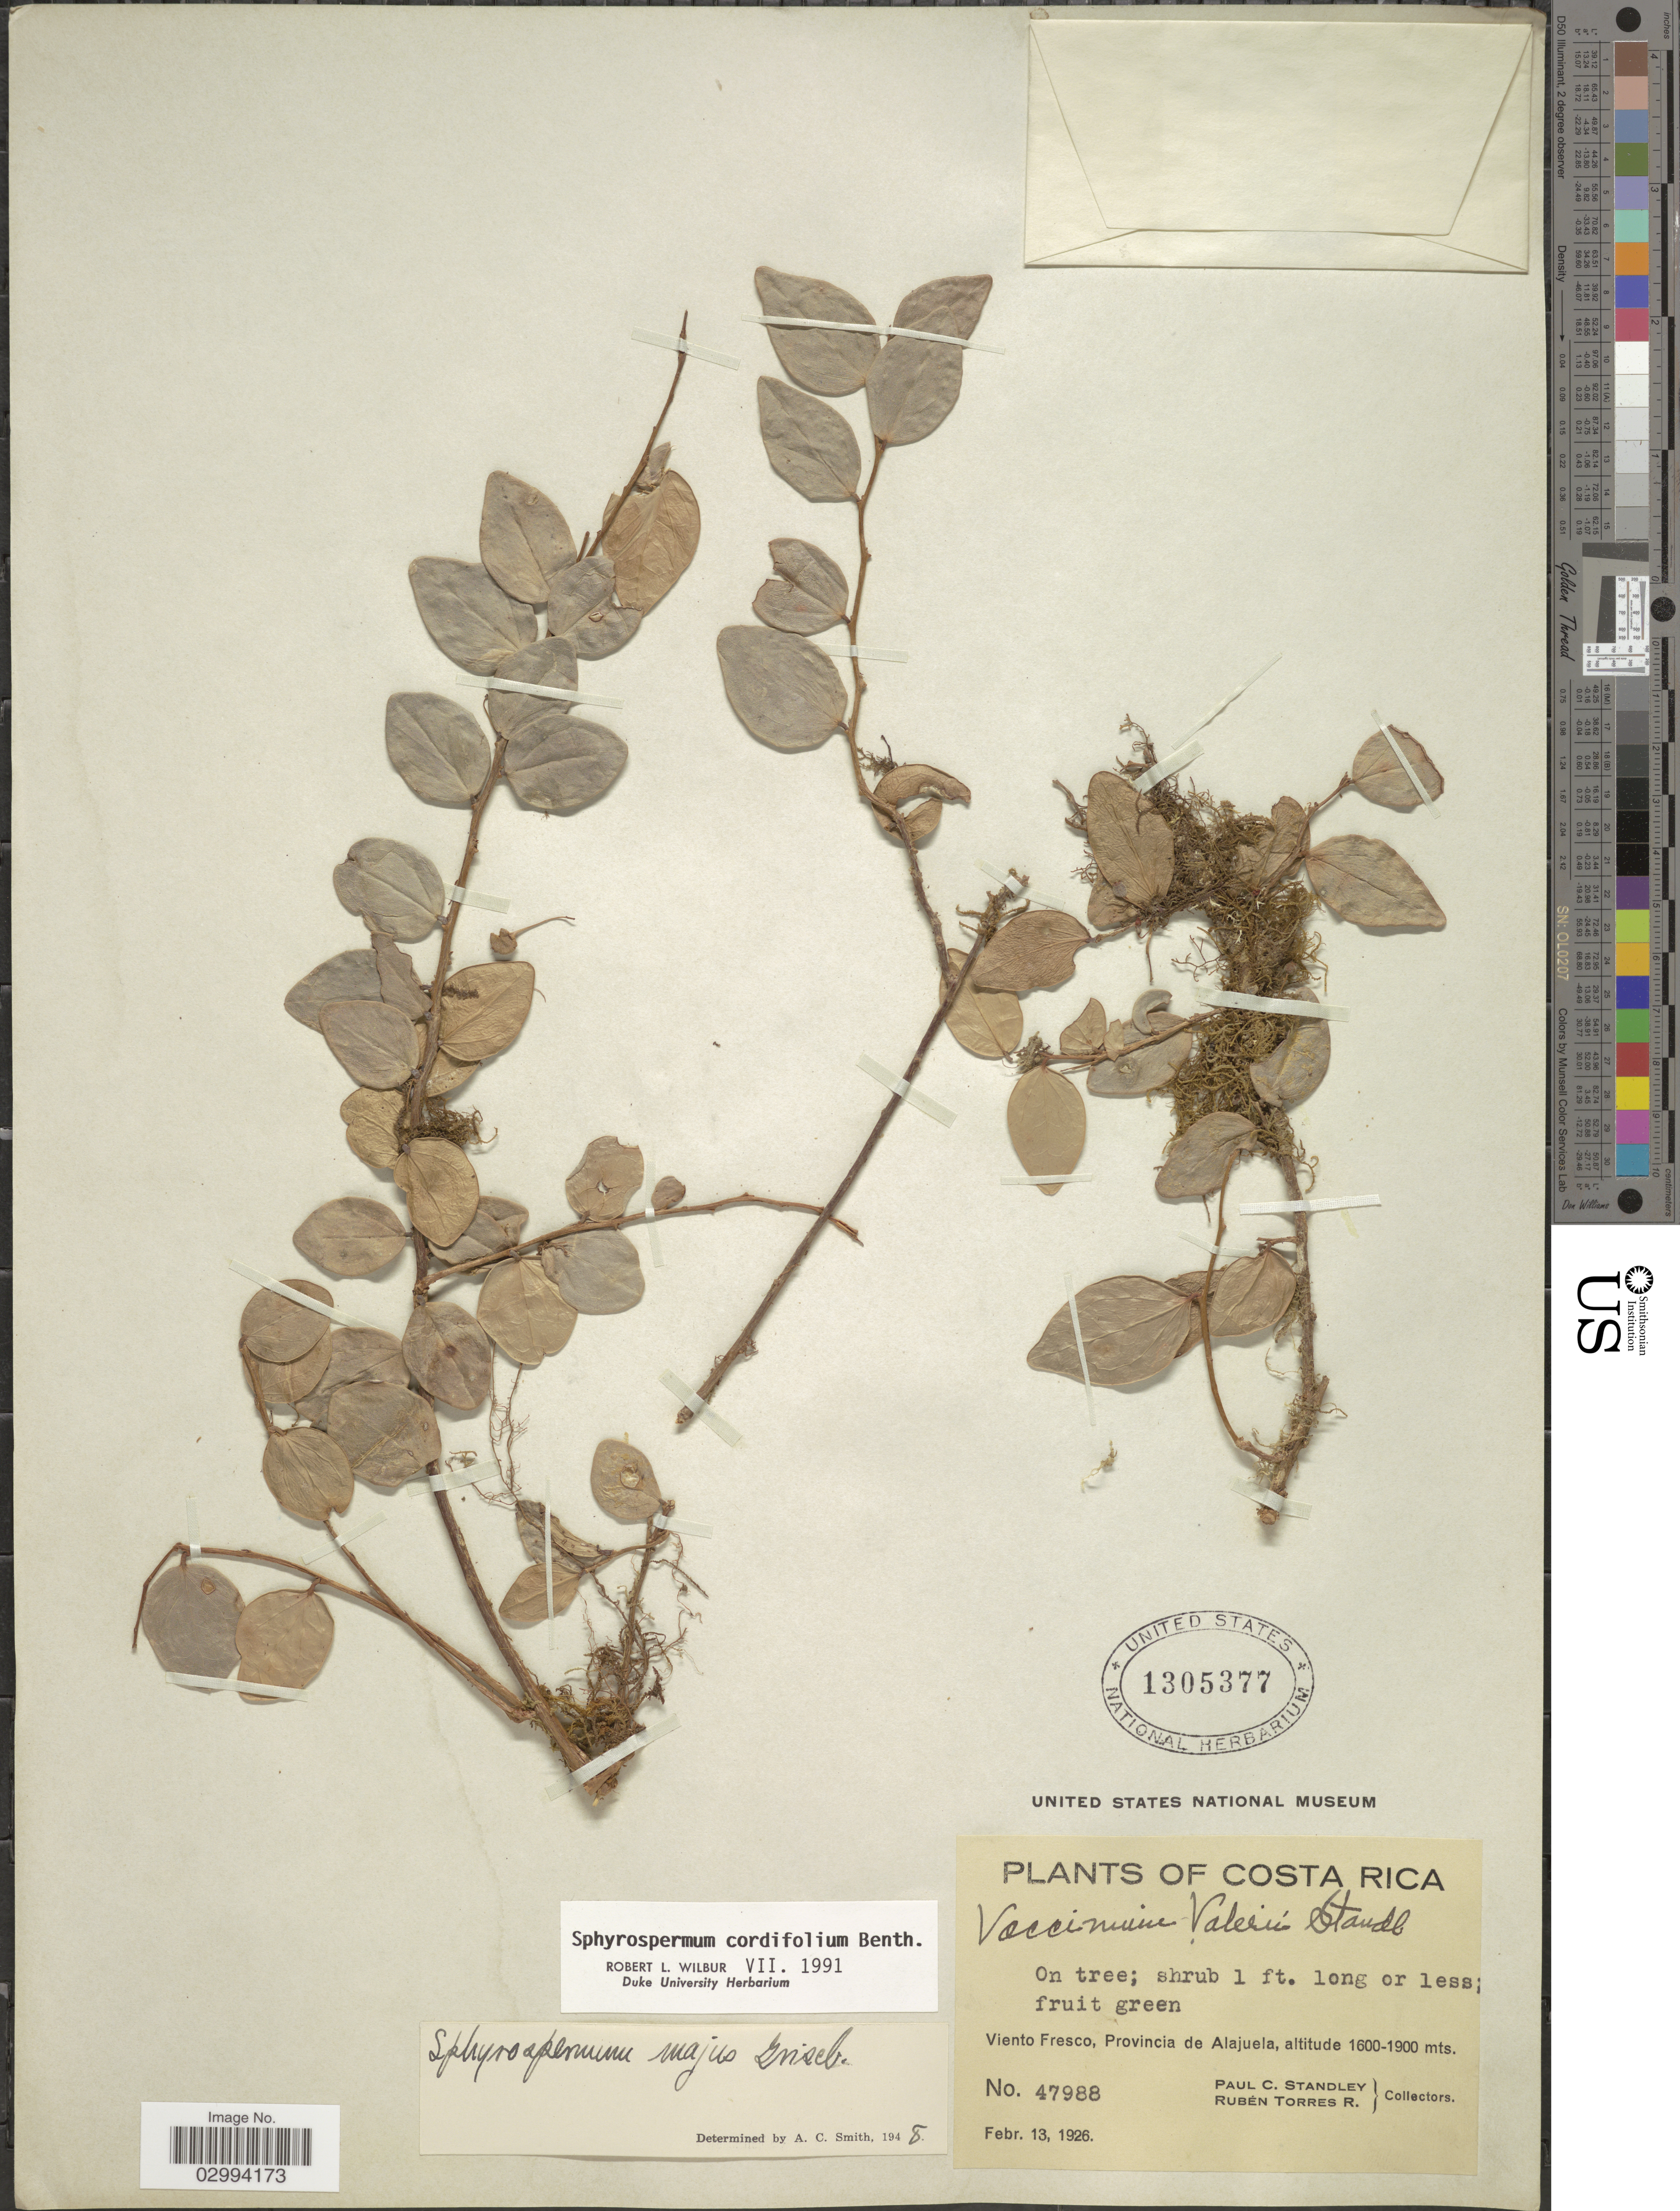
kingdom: Plantae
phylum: Tracheophyta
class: Magnoliopsida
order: Ericales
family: Ericaceae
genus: Sphyrospermum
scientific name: Sphyrospermum cordifolium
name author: Benth.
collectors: P. C. Standley & R. Torres Rojas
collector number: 47988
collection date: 1926-02-13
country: Costa Rica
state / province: Alajuela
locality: Viento Fresco.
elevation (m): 1600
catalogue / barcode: US 1305377